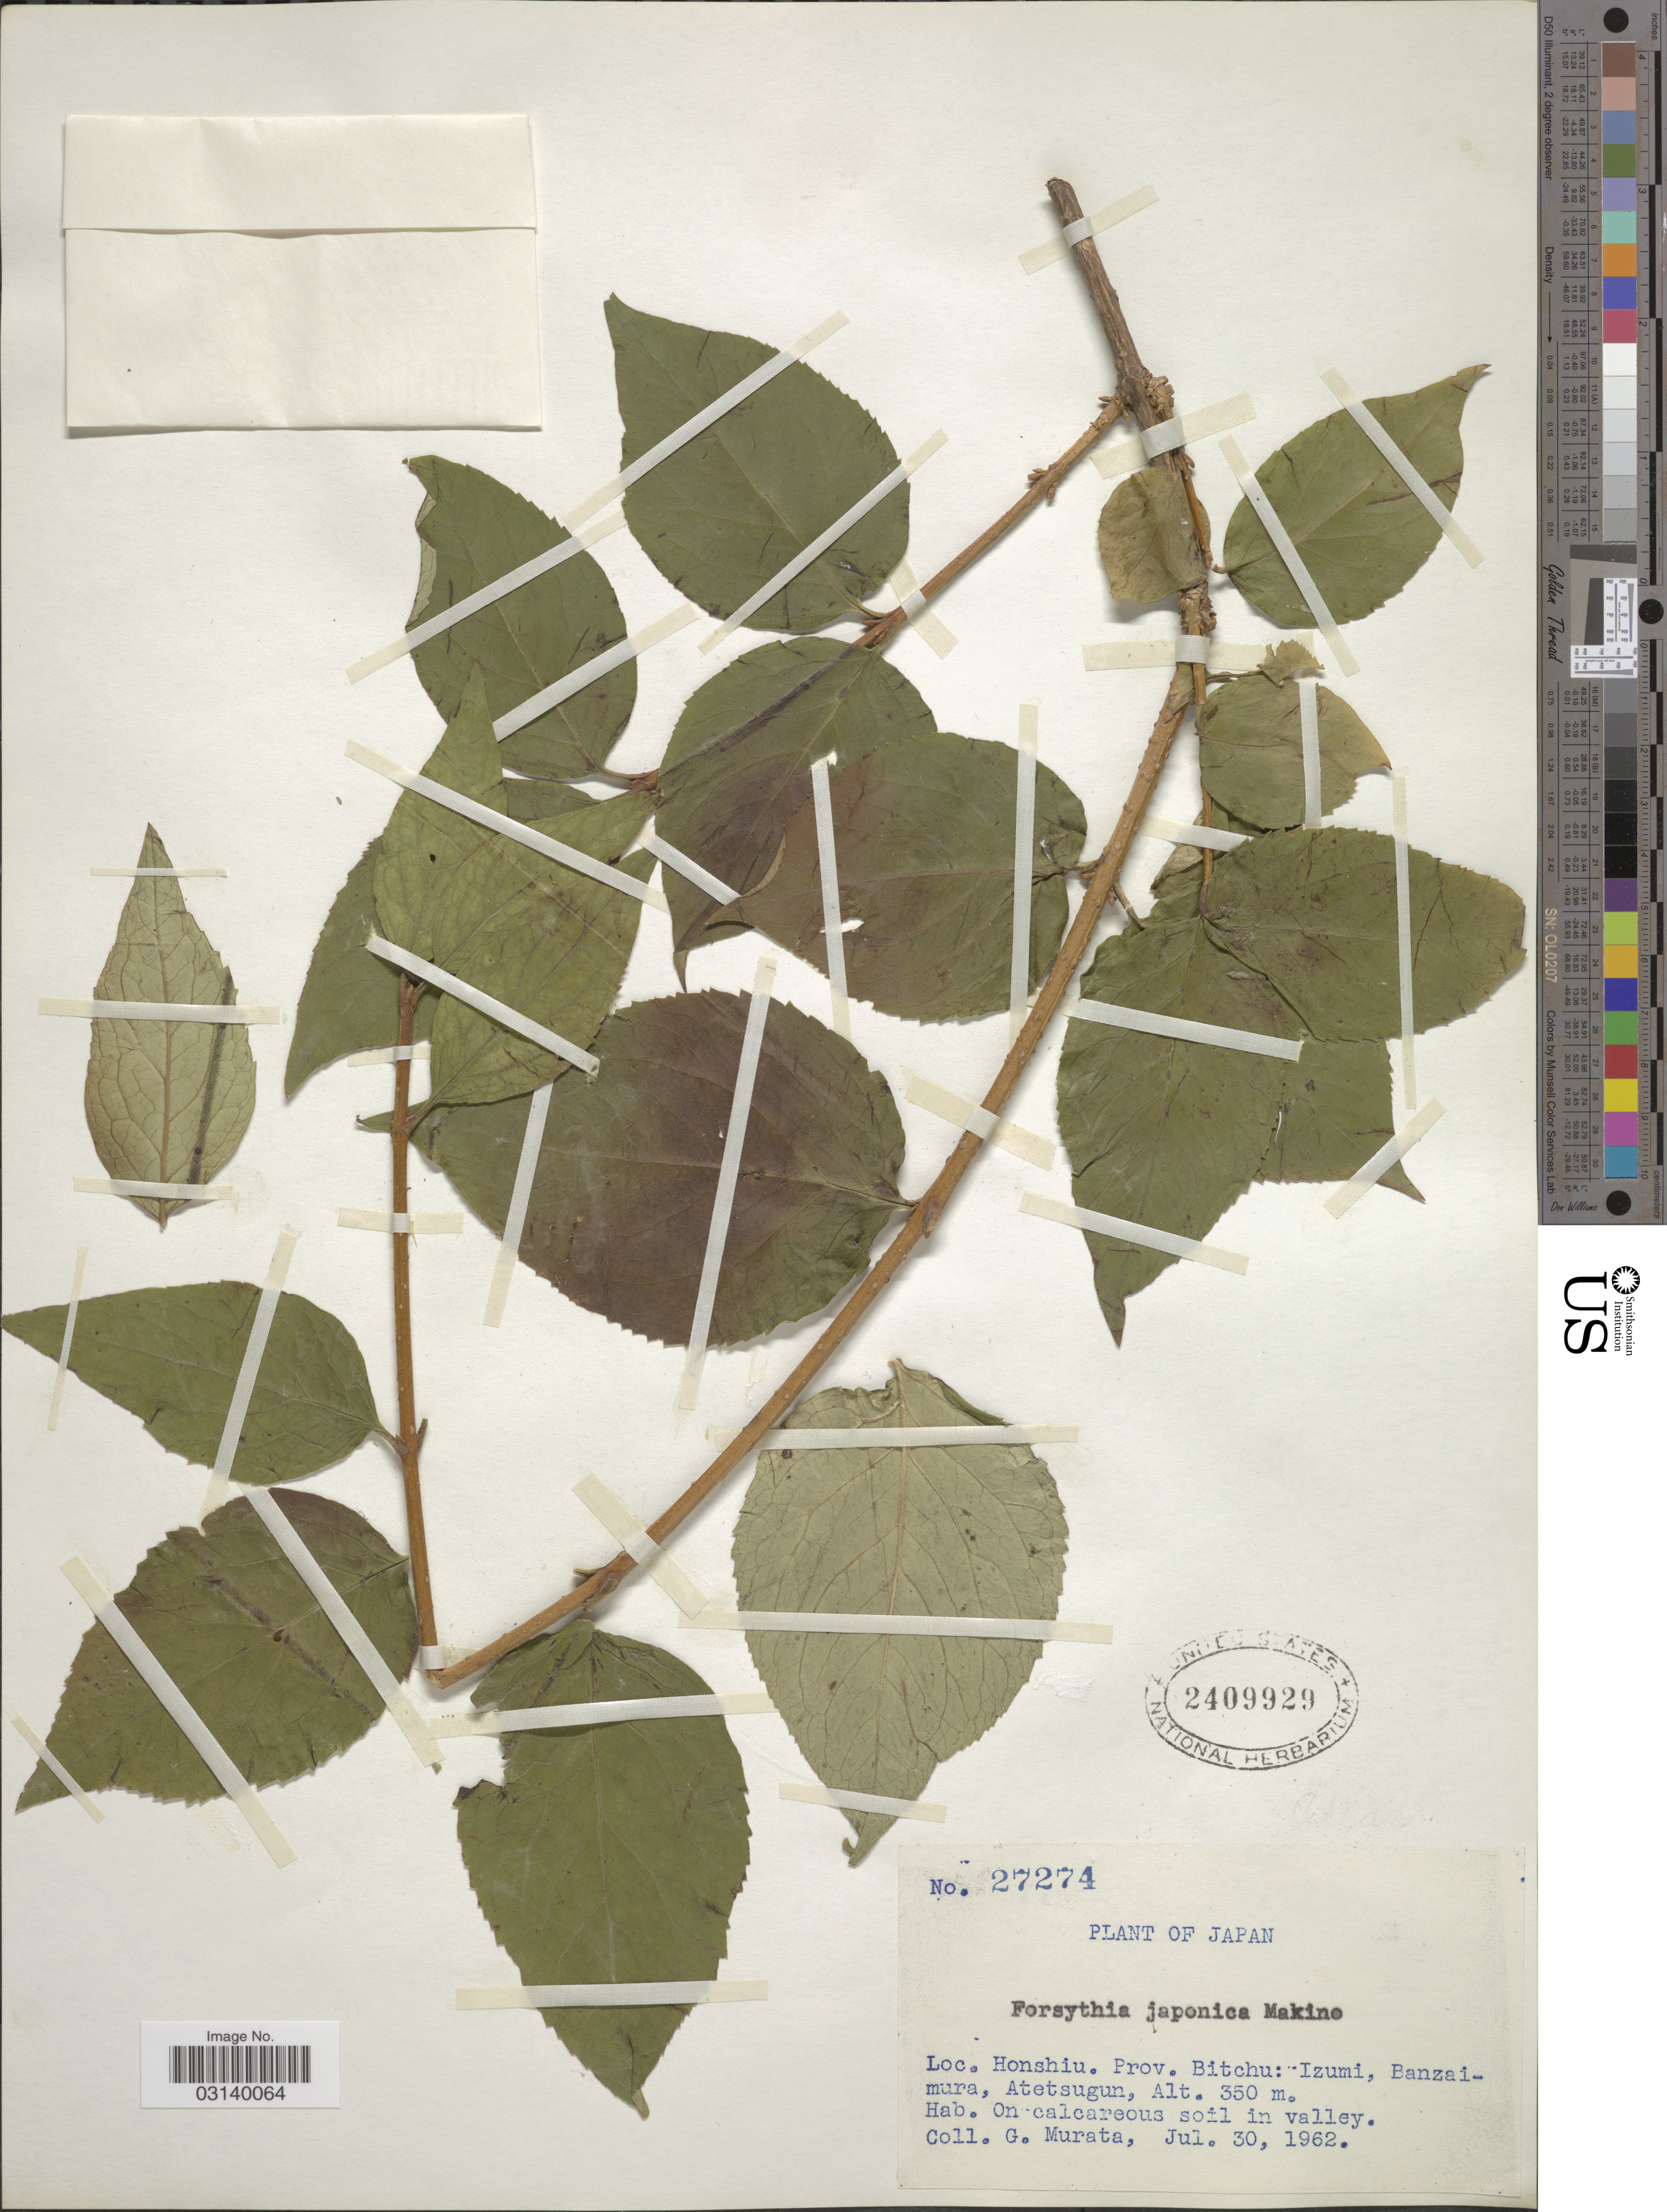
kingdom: Plantae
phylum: Tracheophyta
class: Magnoliopsida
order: Lamiales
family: Oleaceae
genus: Forsythia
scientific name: Forsythia japonica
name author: Makino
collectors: G. Murata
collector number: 27274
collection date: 1962-07-30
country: Japan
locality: Honshiu. Prov. Bitchu: Izumi, Banzai-mura, Atetsugun.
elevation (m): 350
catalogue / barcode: US 2409929